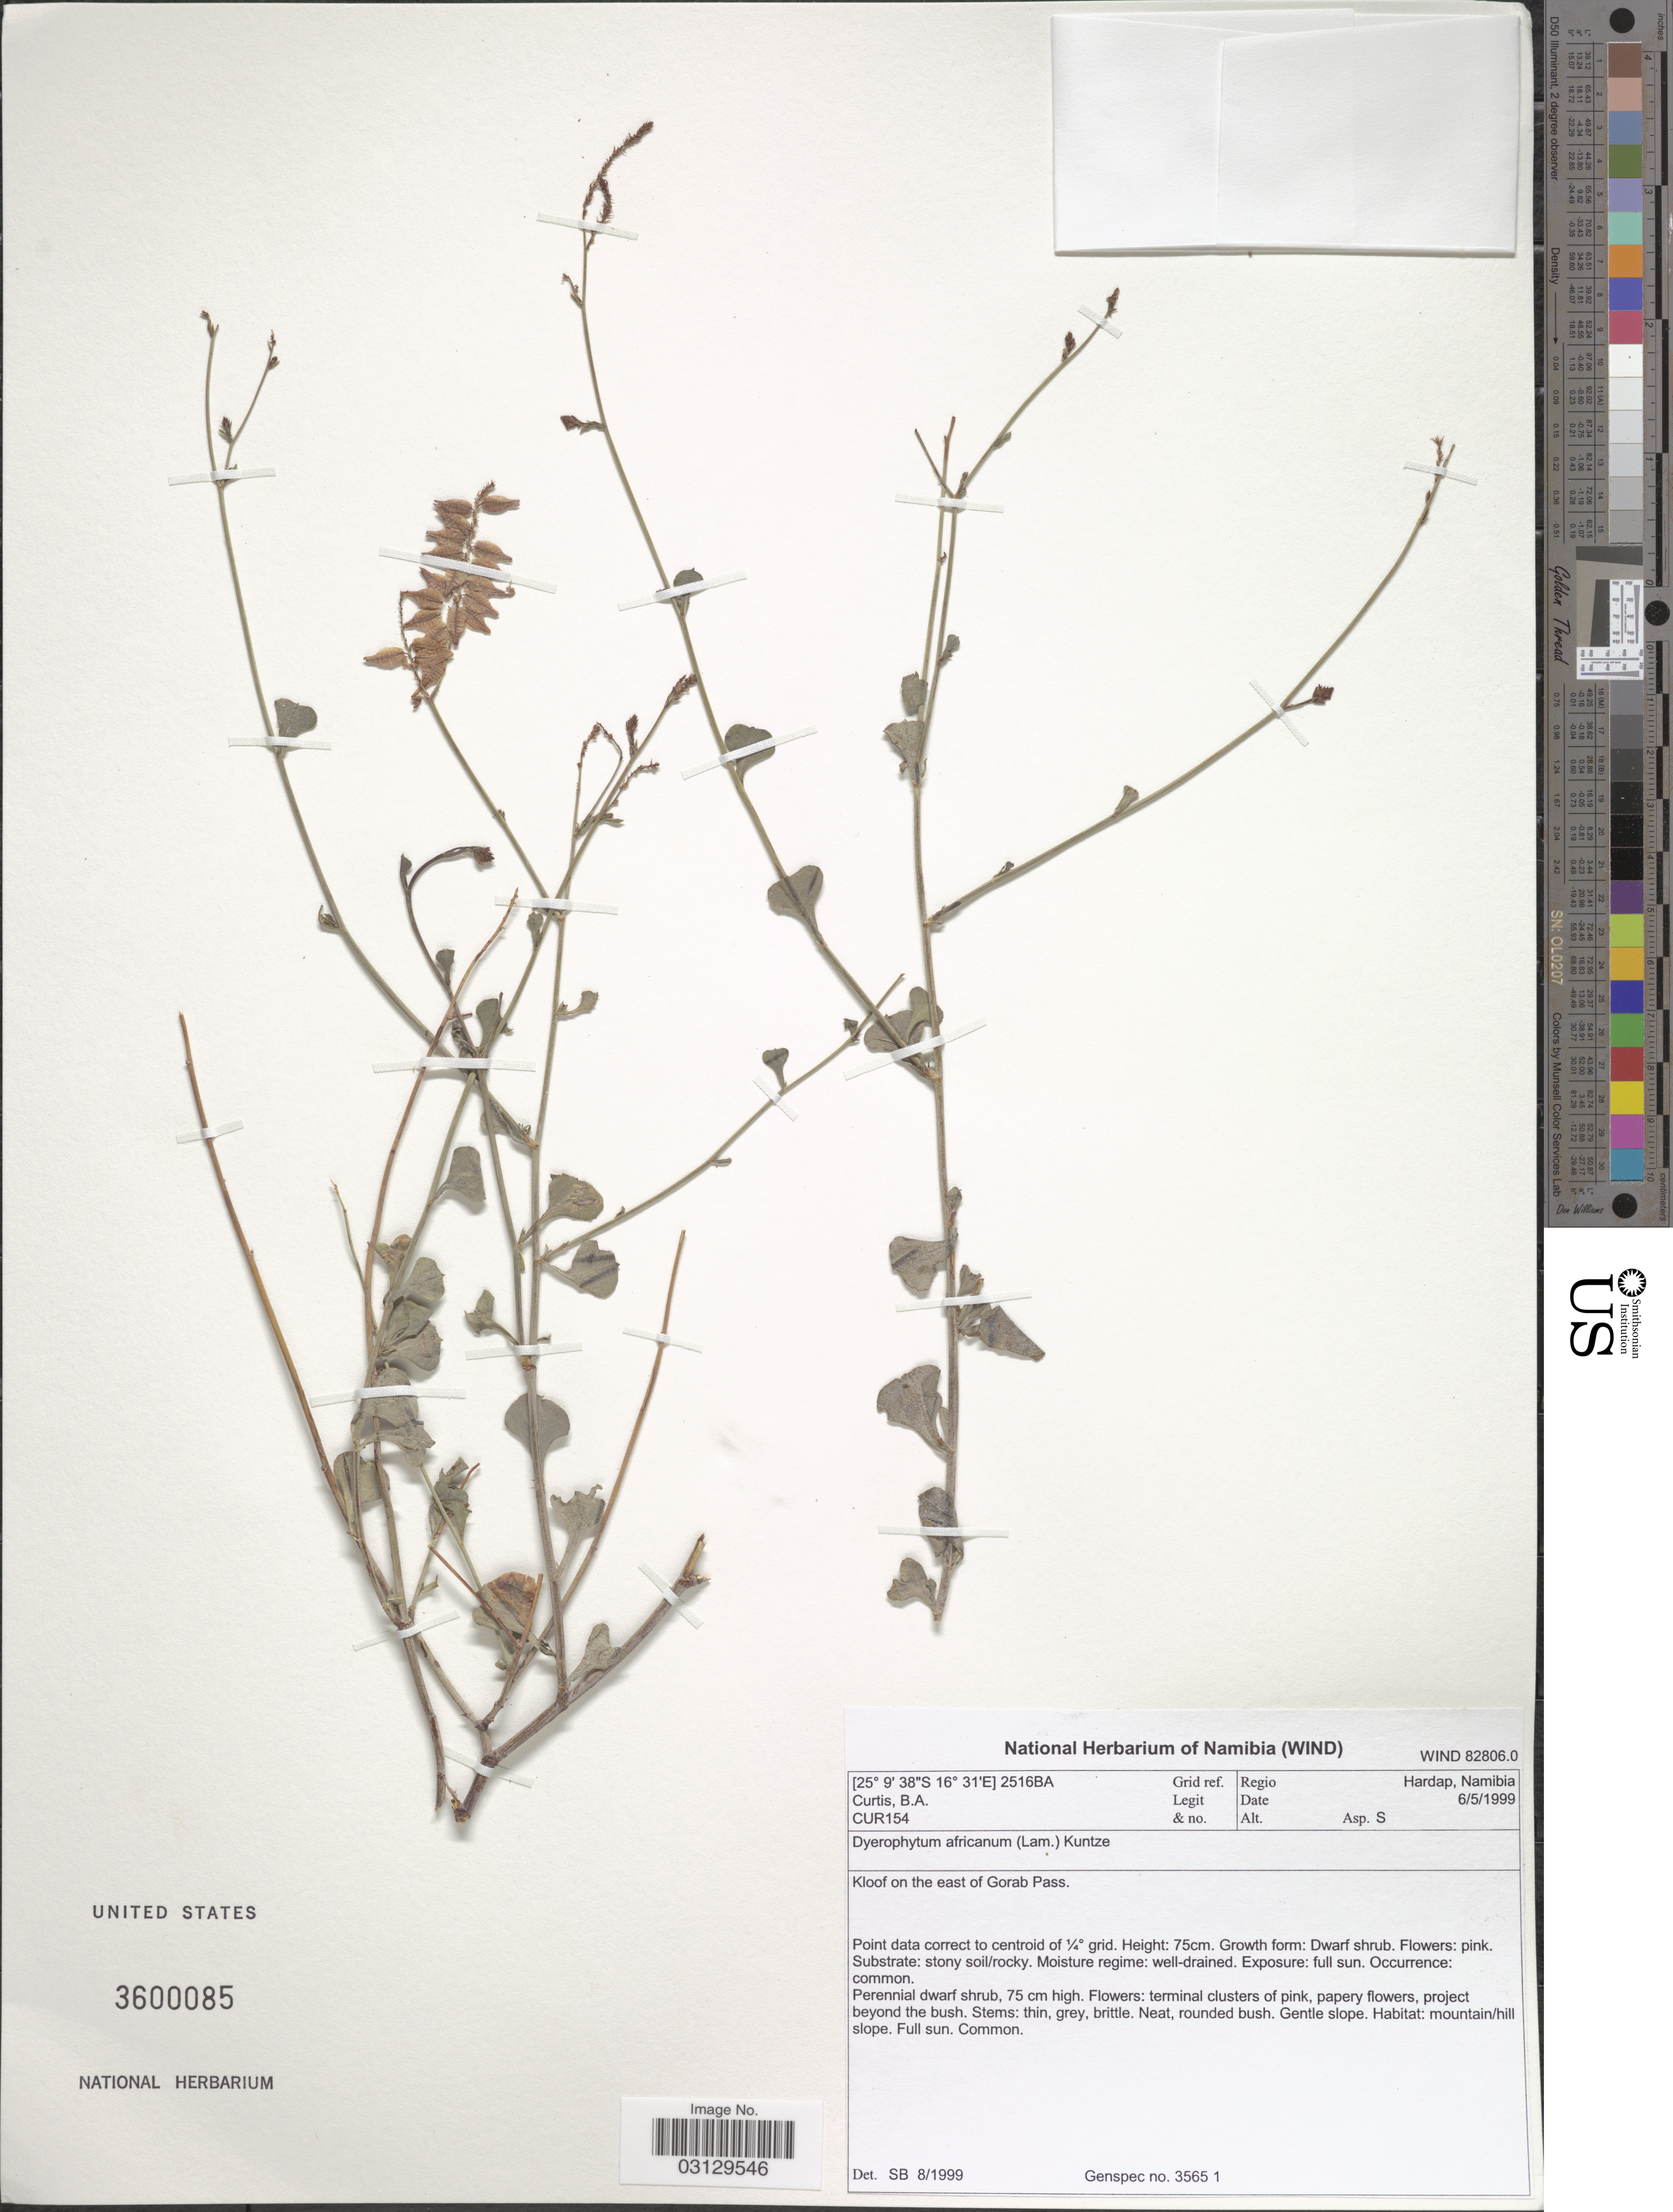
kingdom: Plantae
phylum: Tracheophyta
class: Magnoliopsida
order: Caryophyllales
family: Plumbaginaceae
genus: Dyerophytum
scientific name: Dyerophytum africanum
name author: (Lam.) Kuntze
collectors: B. A. Curtis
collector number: CUR154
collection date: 1999-05-06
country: Namibia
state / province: Hardap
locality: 2516BA Grid ref. Kloof on the east of Gorab Pass.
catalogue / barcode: US 3600085